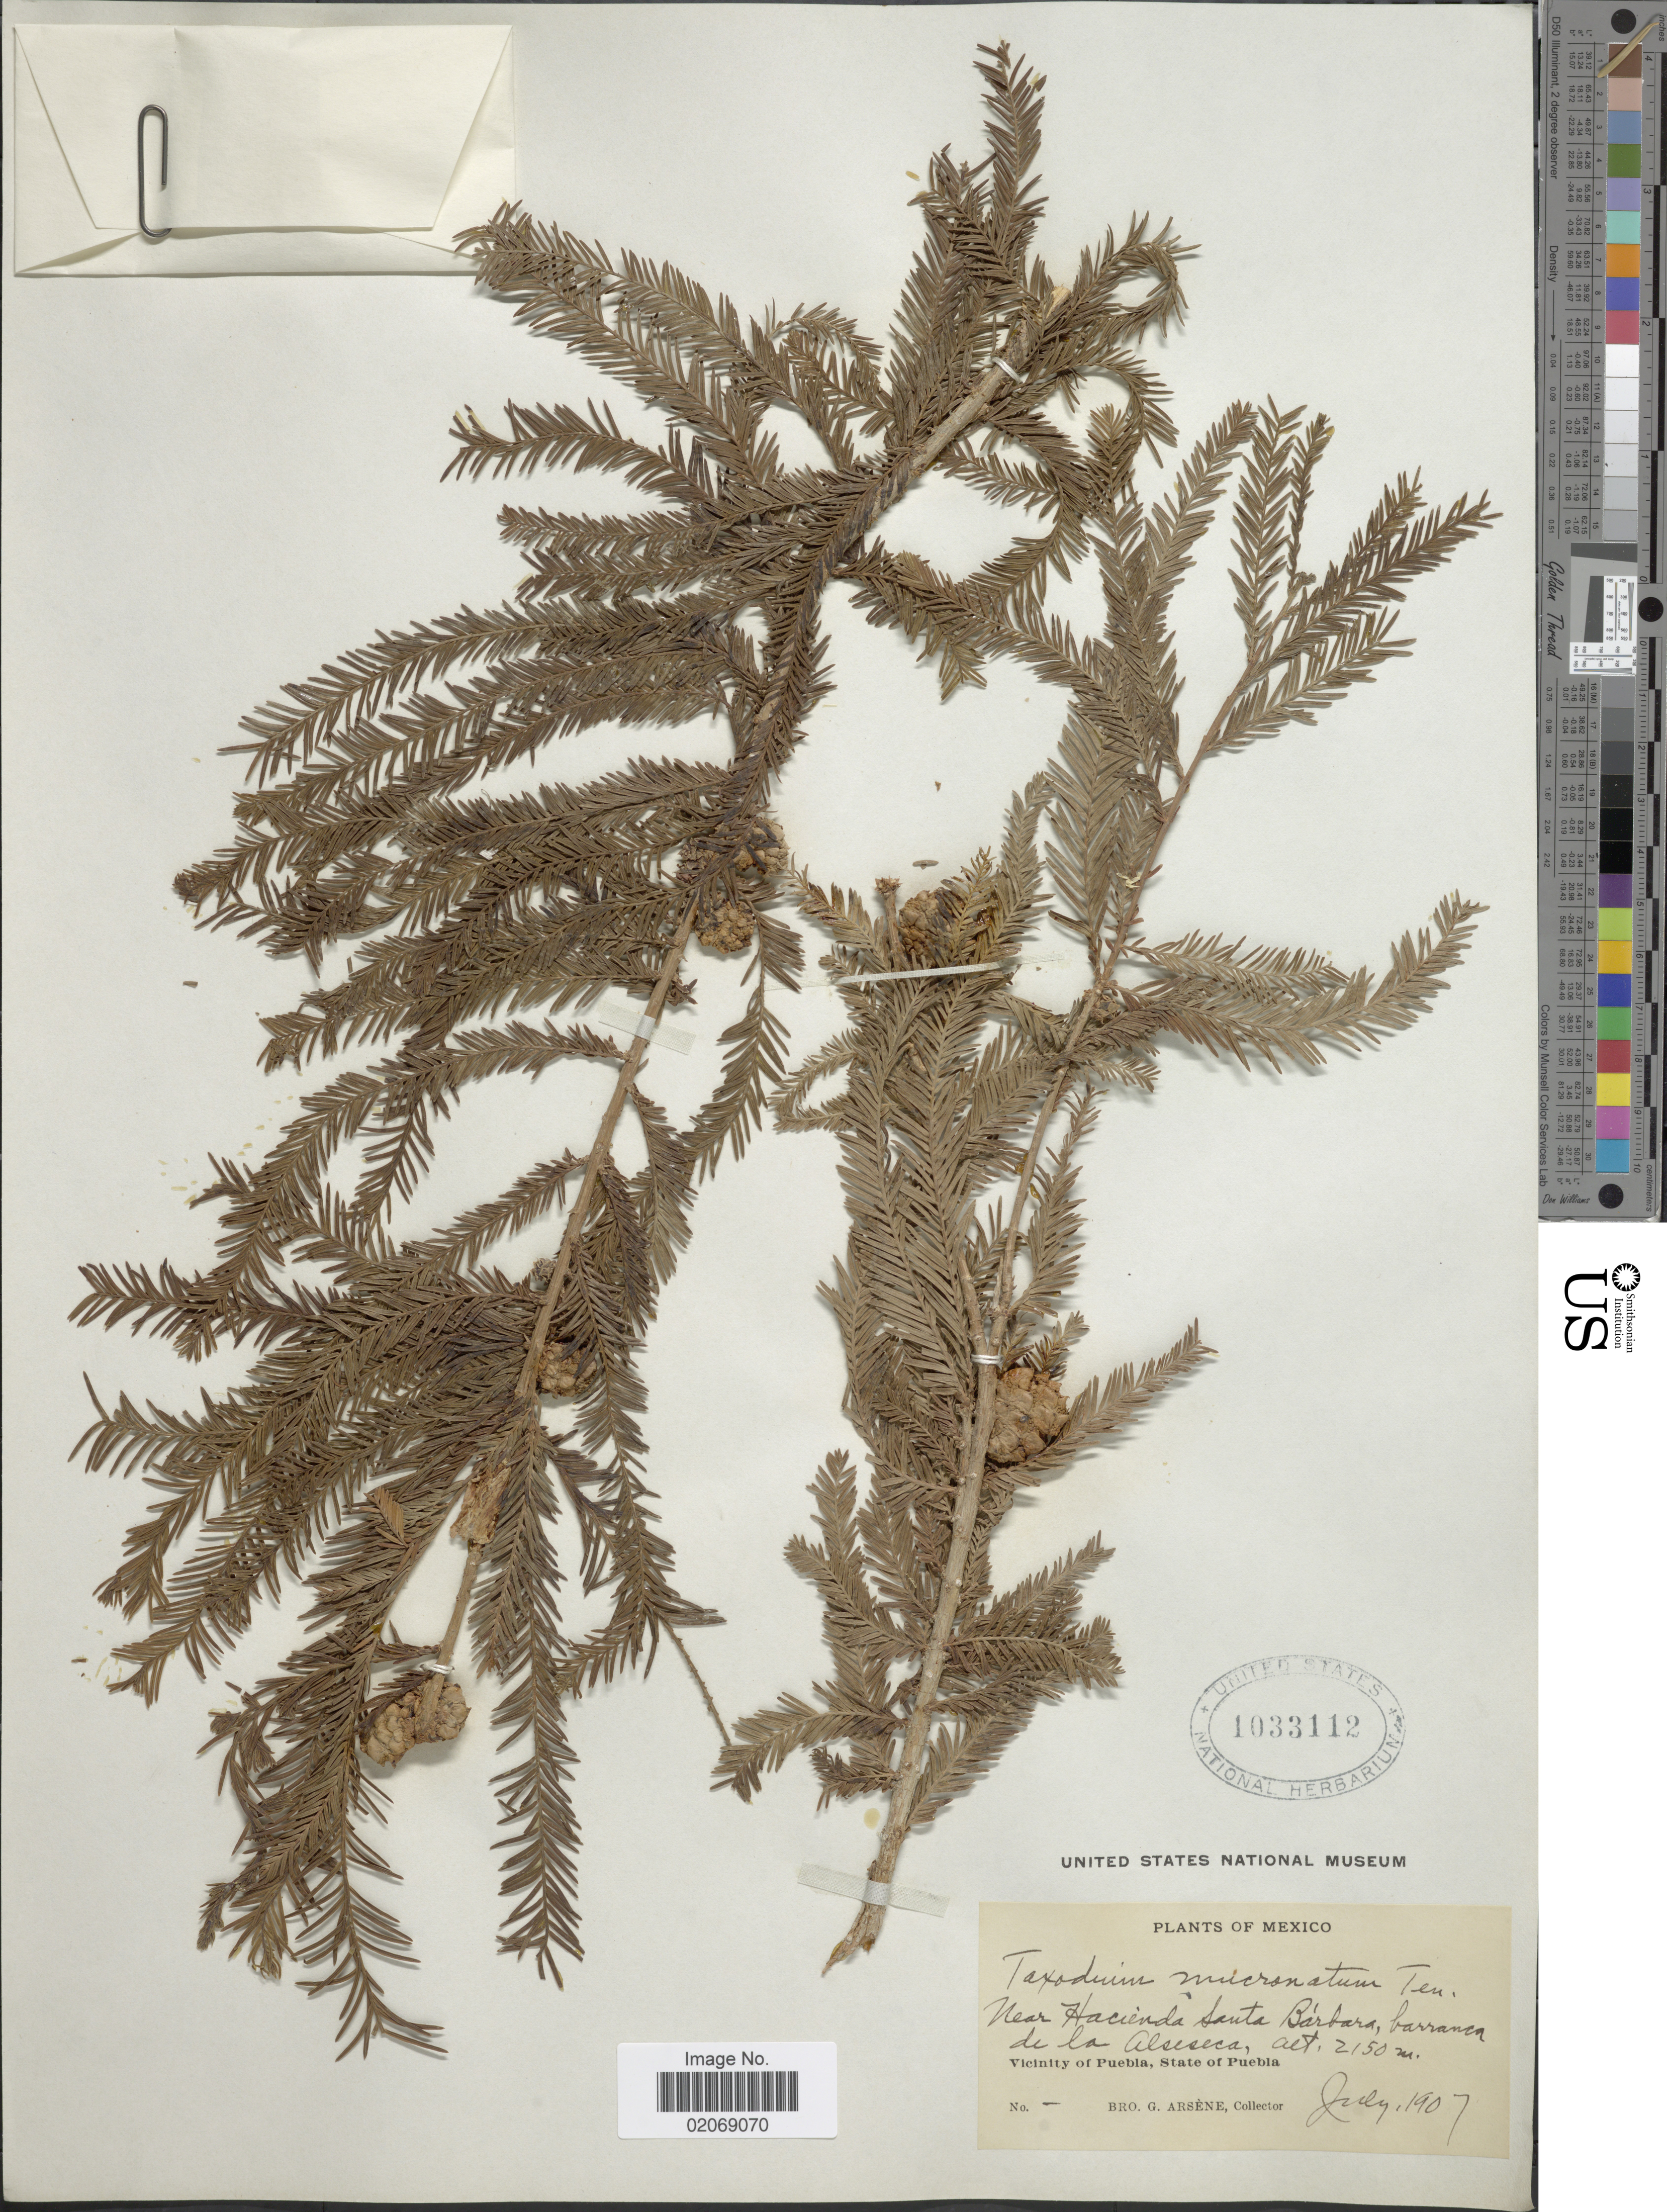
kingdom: Plantae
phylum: Tracheophyta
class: Pinopsida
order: Pinales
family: Cupressaceae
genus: Taxodium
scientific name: Taxodium mucronatum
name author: Ten.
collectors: Bro. G. Arsène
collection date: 1907-07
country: Mexico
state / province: Puebla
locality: Near hacienda Santa Barbara, barranca de la Alseseca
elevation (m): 2150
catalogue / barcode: US 1033112